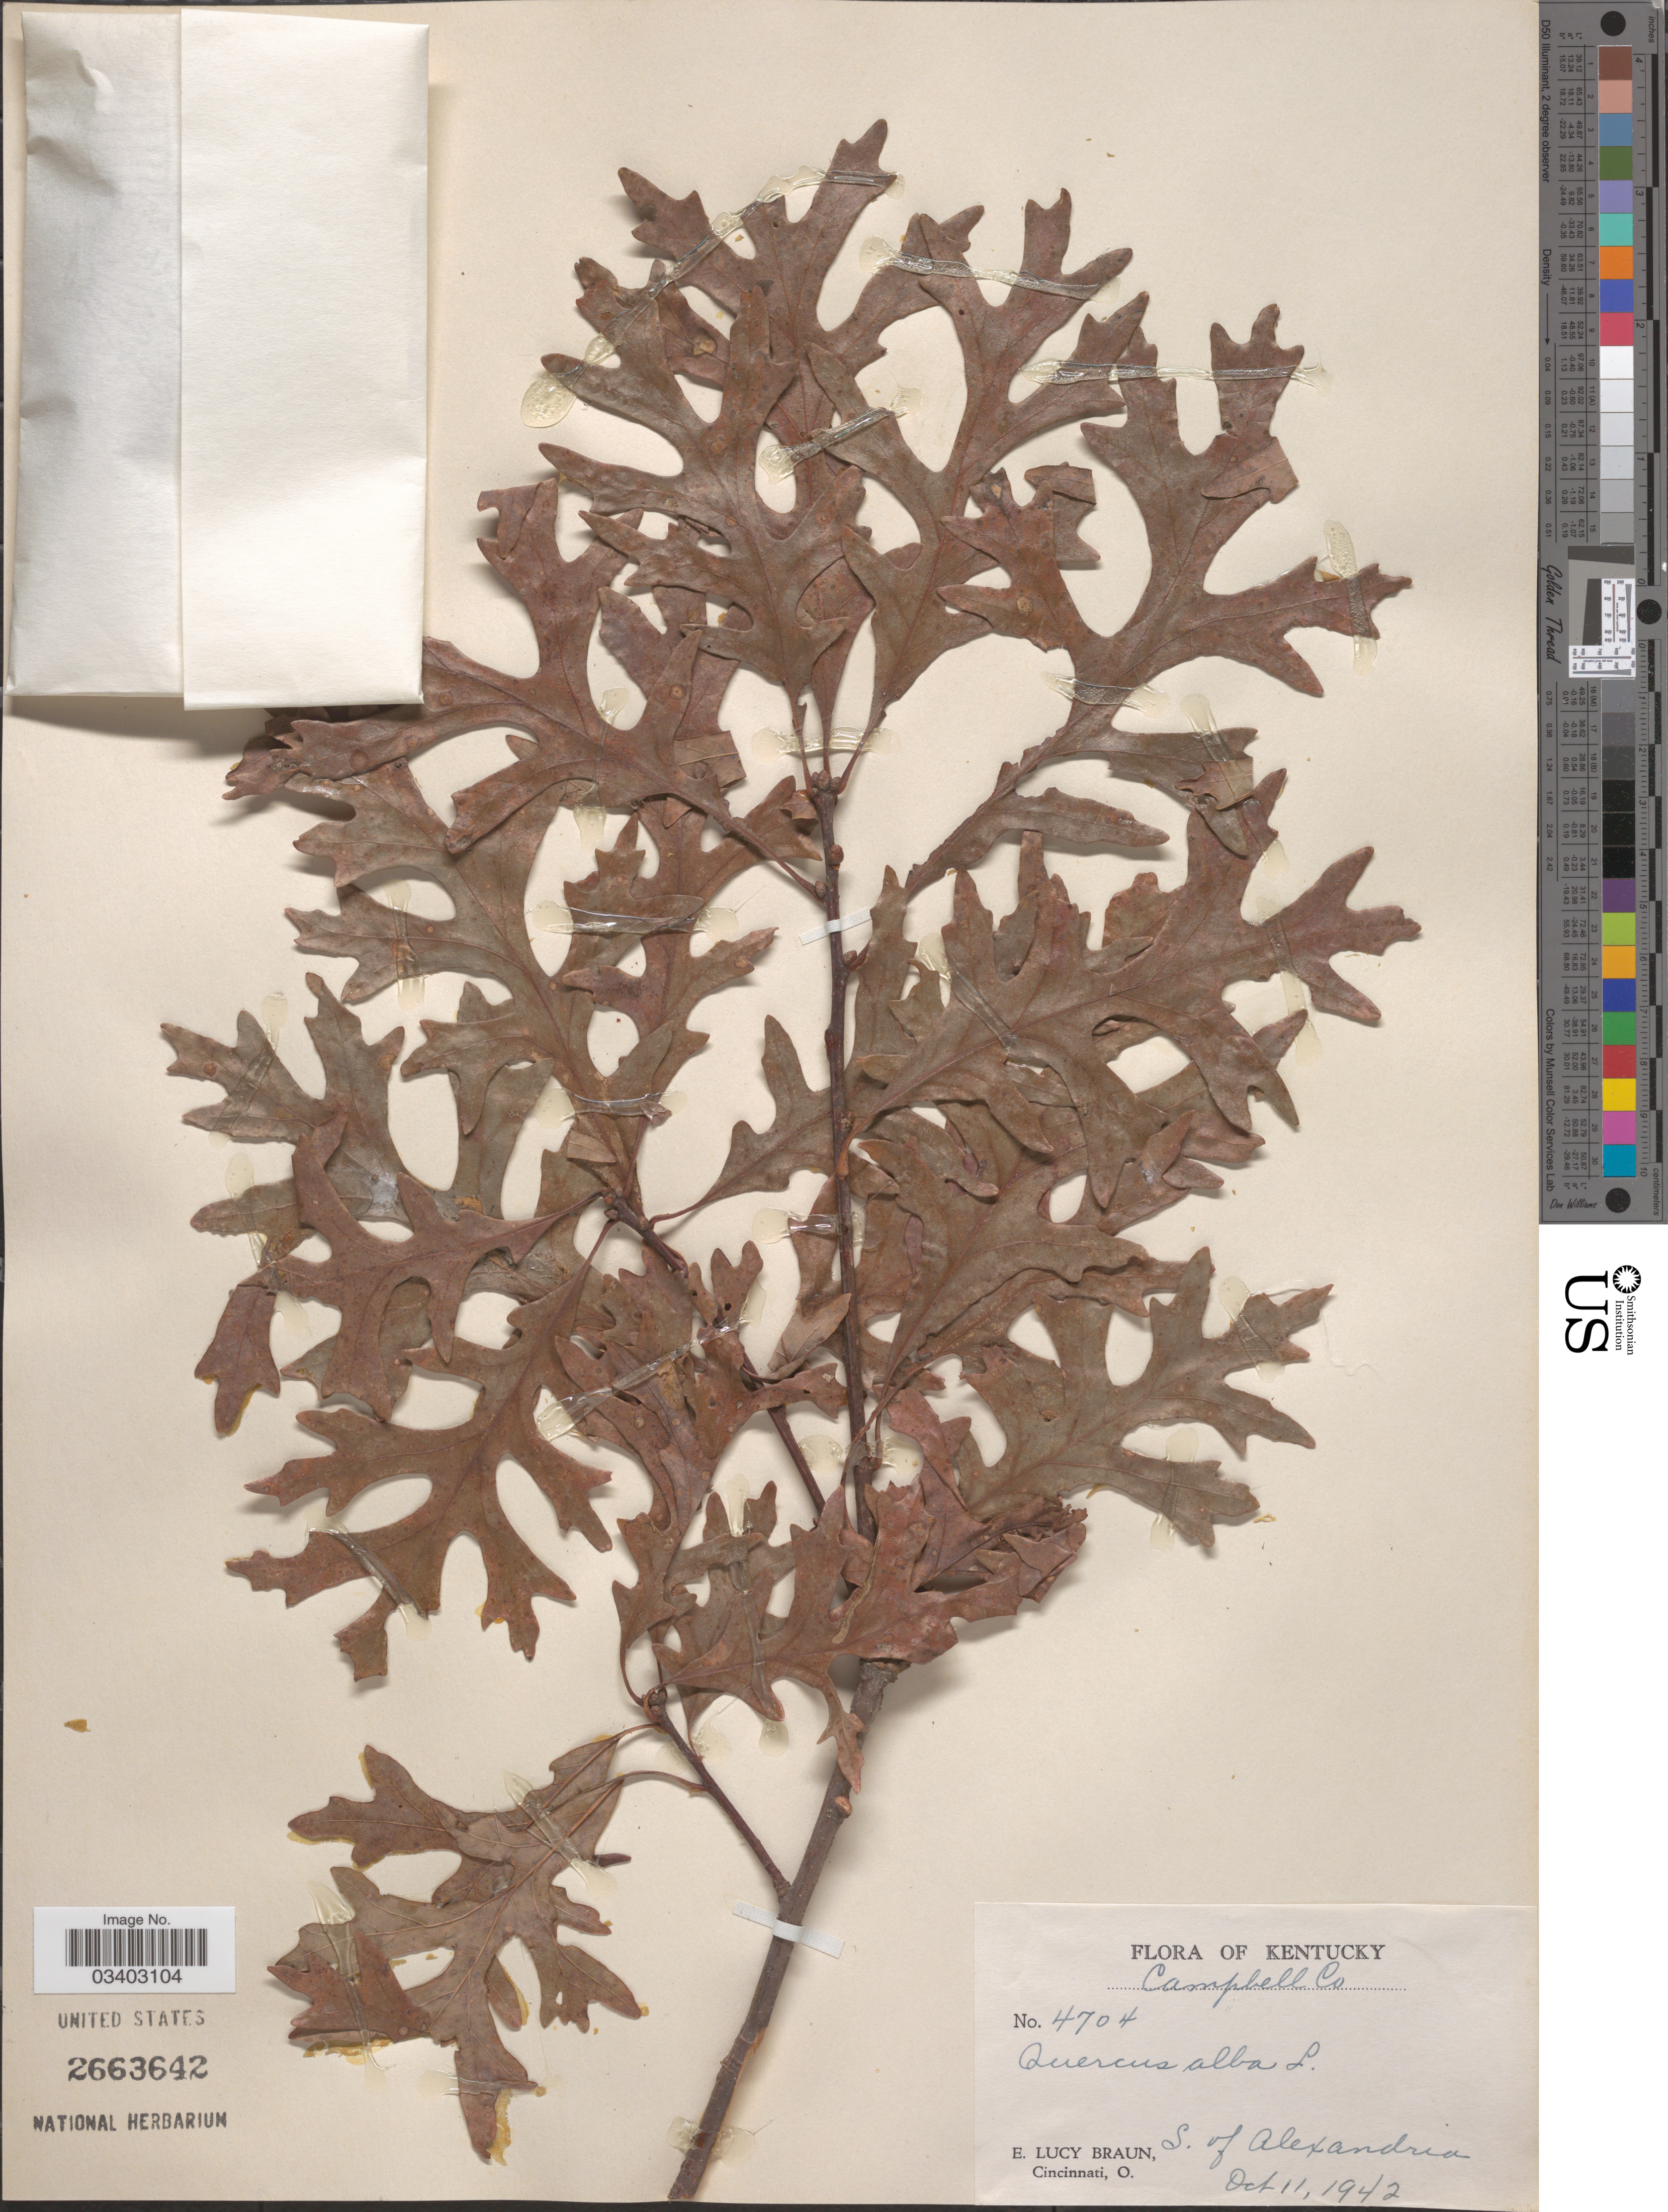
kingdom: Plantae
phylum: Tracheophyta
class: Magnoliopsida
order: Fagales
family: Fagaceae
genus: Quercus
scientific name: Quercus alba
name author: L.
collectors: E. L. Braun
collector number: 4704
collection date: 1942-10-11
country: United States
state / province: Kentucky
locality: Campbell Co. S. of Alexandria.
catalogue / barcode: US 2663642